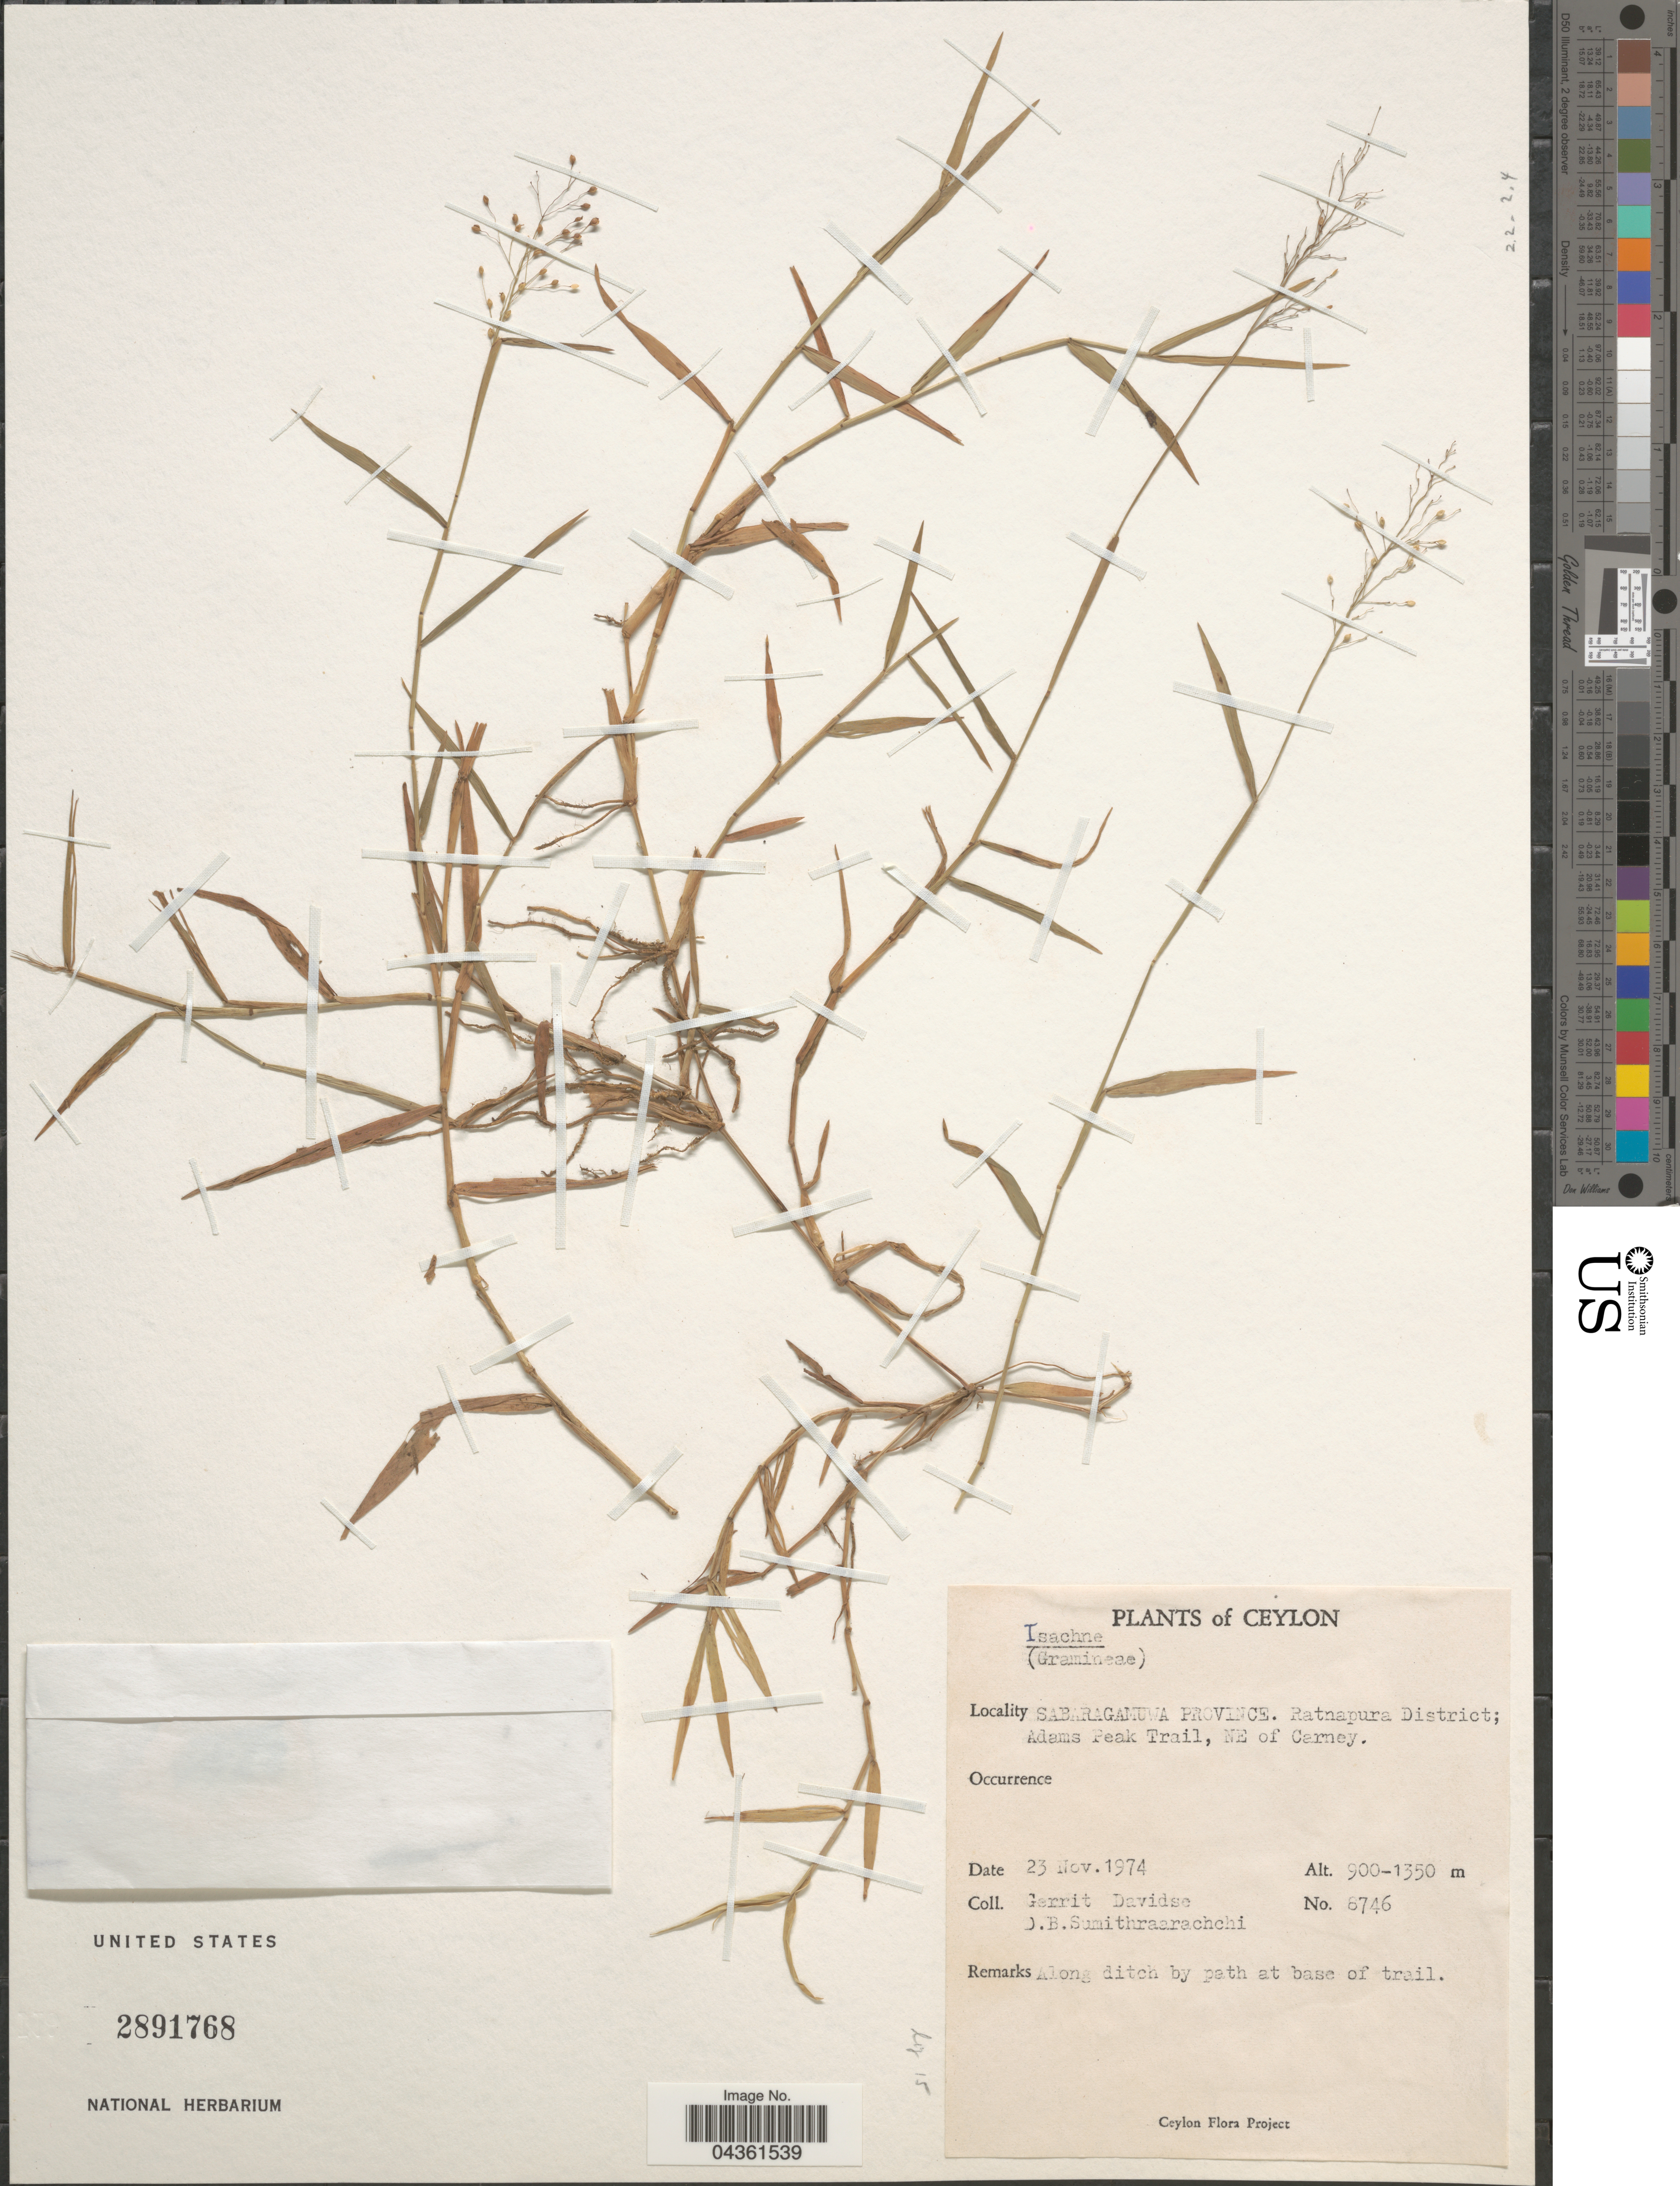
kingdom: Plantae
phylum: Tracheophyta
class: Liliopsida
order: Poales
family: Poaceae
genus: Isachne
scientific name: Isachne globosa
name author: (Thunb.) Kuntze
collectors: G. Davidse & D. B. Sumithraarachchi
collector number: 6746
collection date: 1974-11-23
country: Sri Lanka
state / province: Sabaragamuwa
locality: Ceylon. Ratnapura District; Adams Peak Trail, NE of Carney.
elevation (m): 900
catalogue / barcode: US 2891768